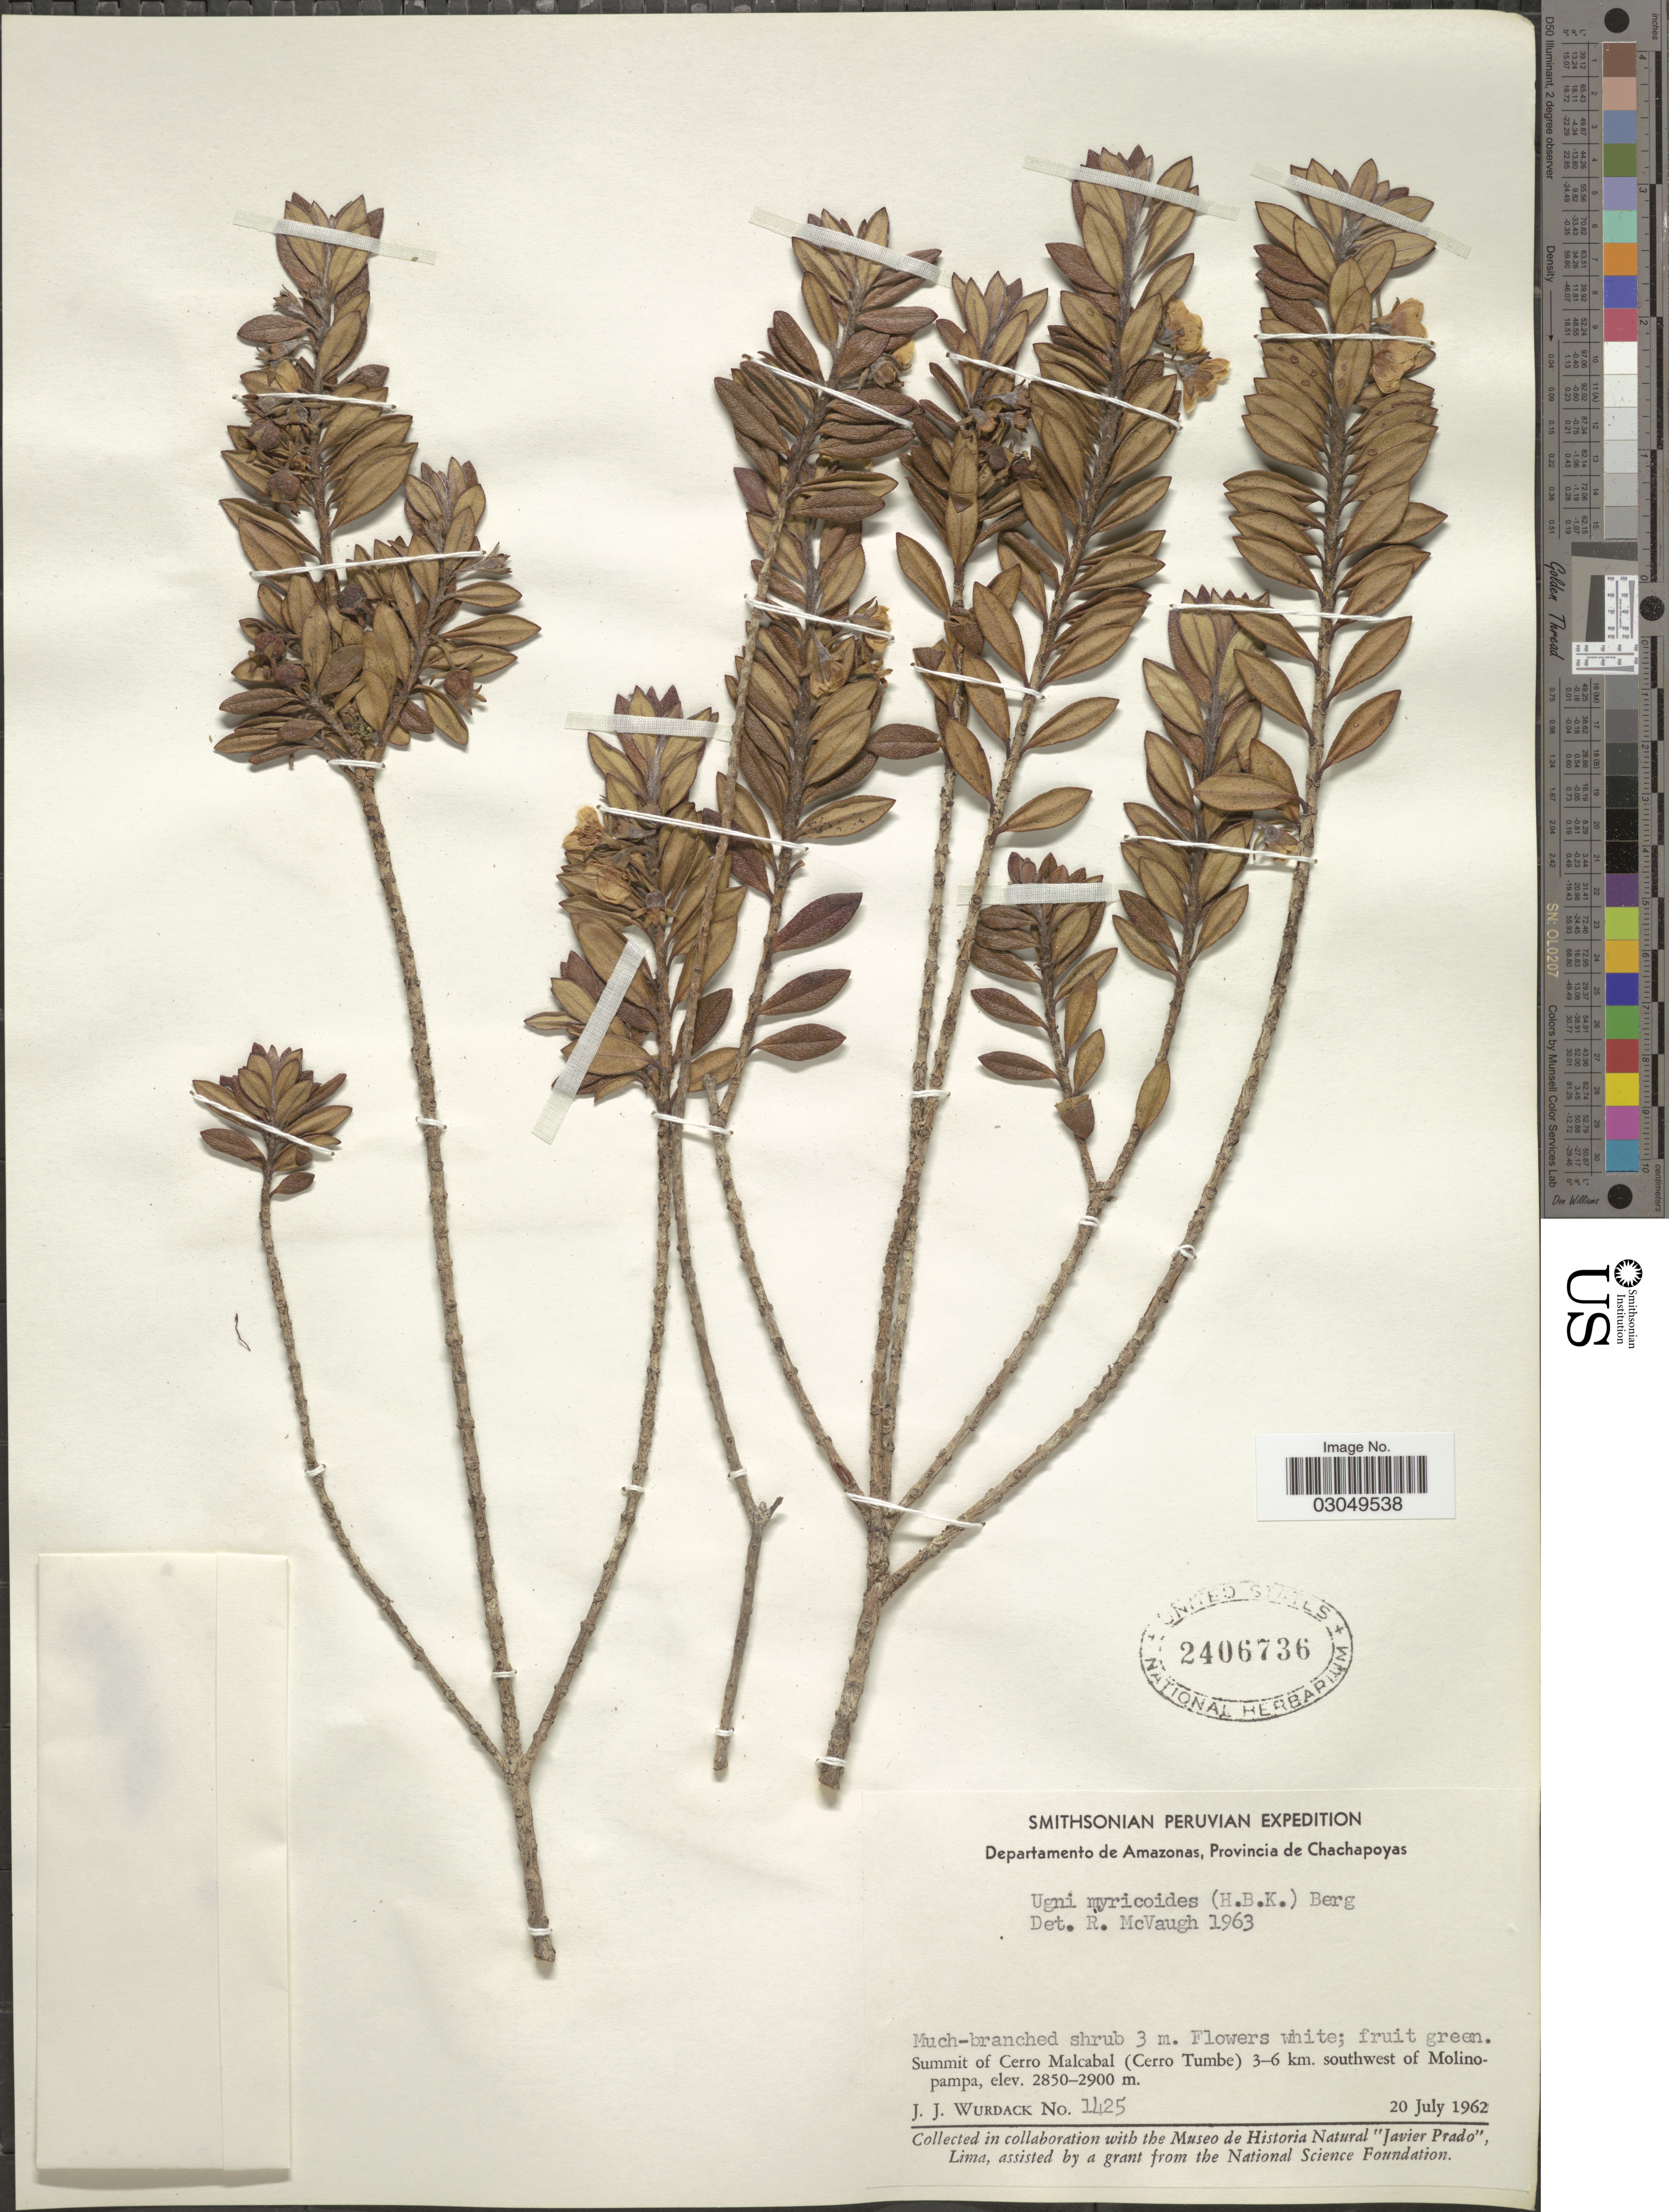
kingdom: Plantae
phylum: Tracheophyta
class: Magnoliopsida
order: Myrtales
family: Myrtaceae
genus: Ugni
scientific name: Ugni myricoides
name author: (Kunth) O. Berg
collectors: J. J. Wurdack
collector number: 1425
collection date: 1962-07-20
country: Peru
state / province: Amazonas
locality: Departamento de Amazonas, Provincia de Chachapoyas, Summit of Cerro Malcabal (Cerro Tumbe) 3-6 km. southwest of Molinopampa.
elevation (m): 2850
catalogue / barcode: US 2406736